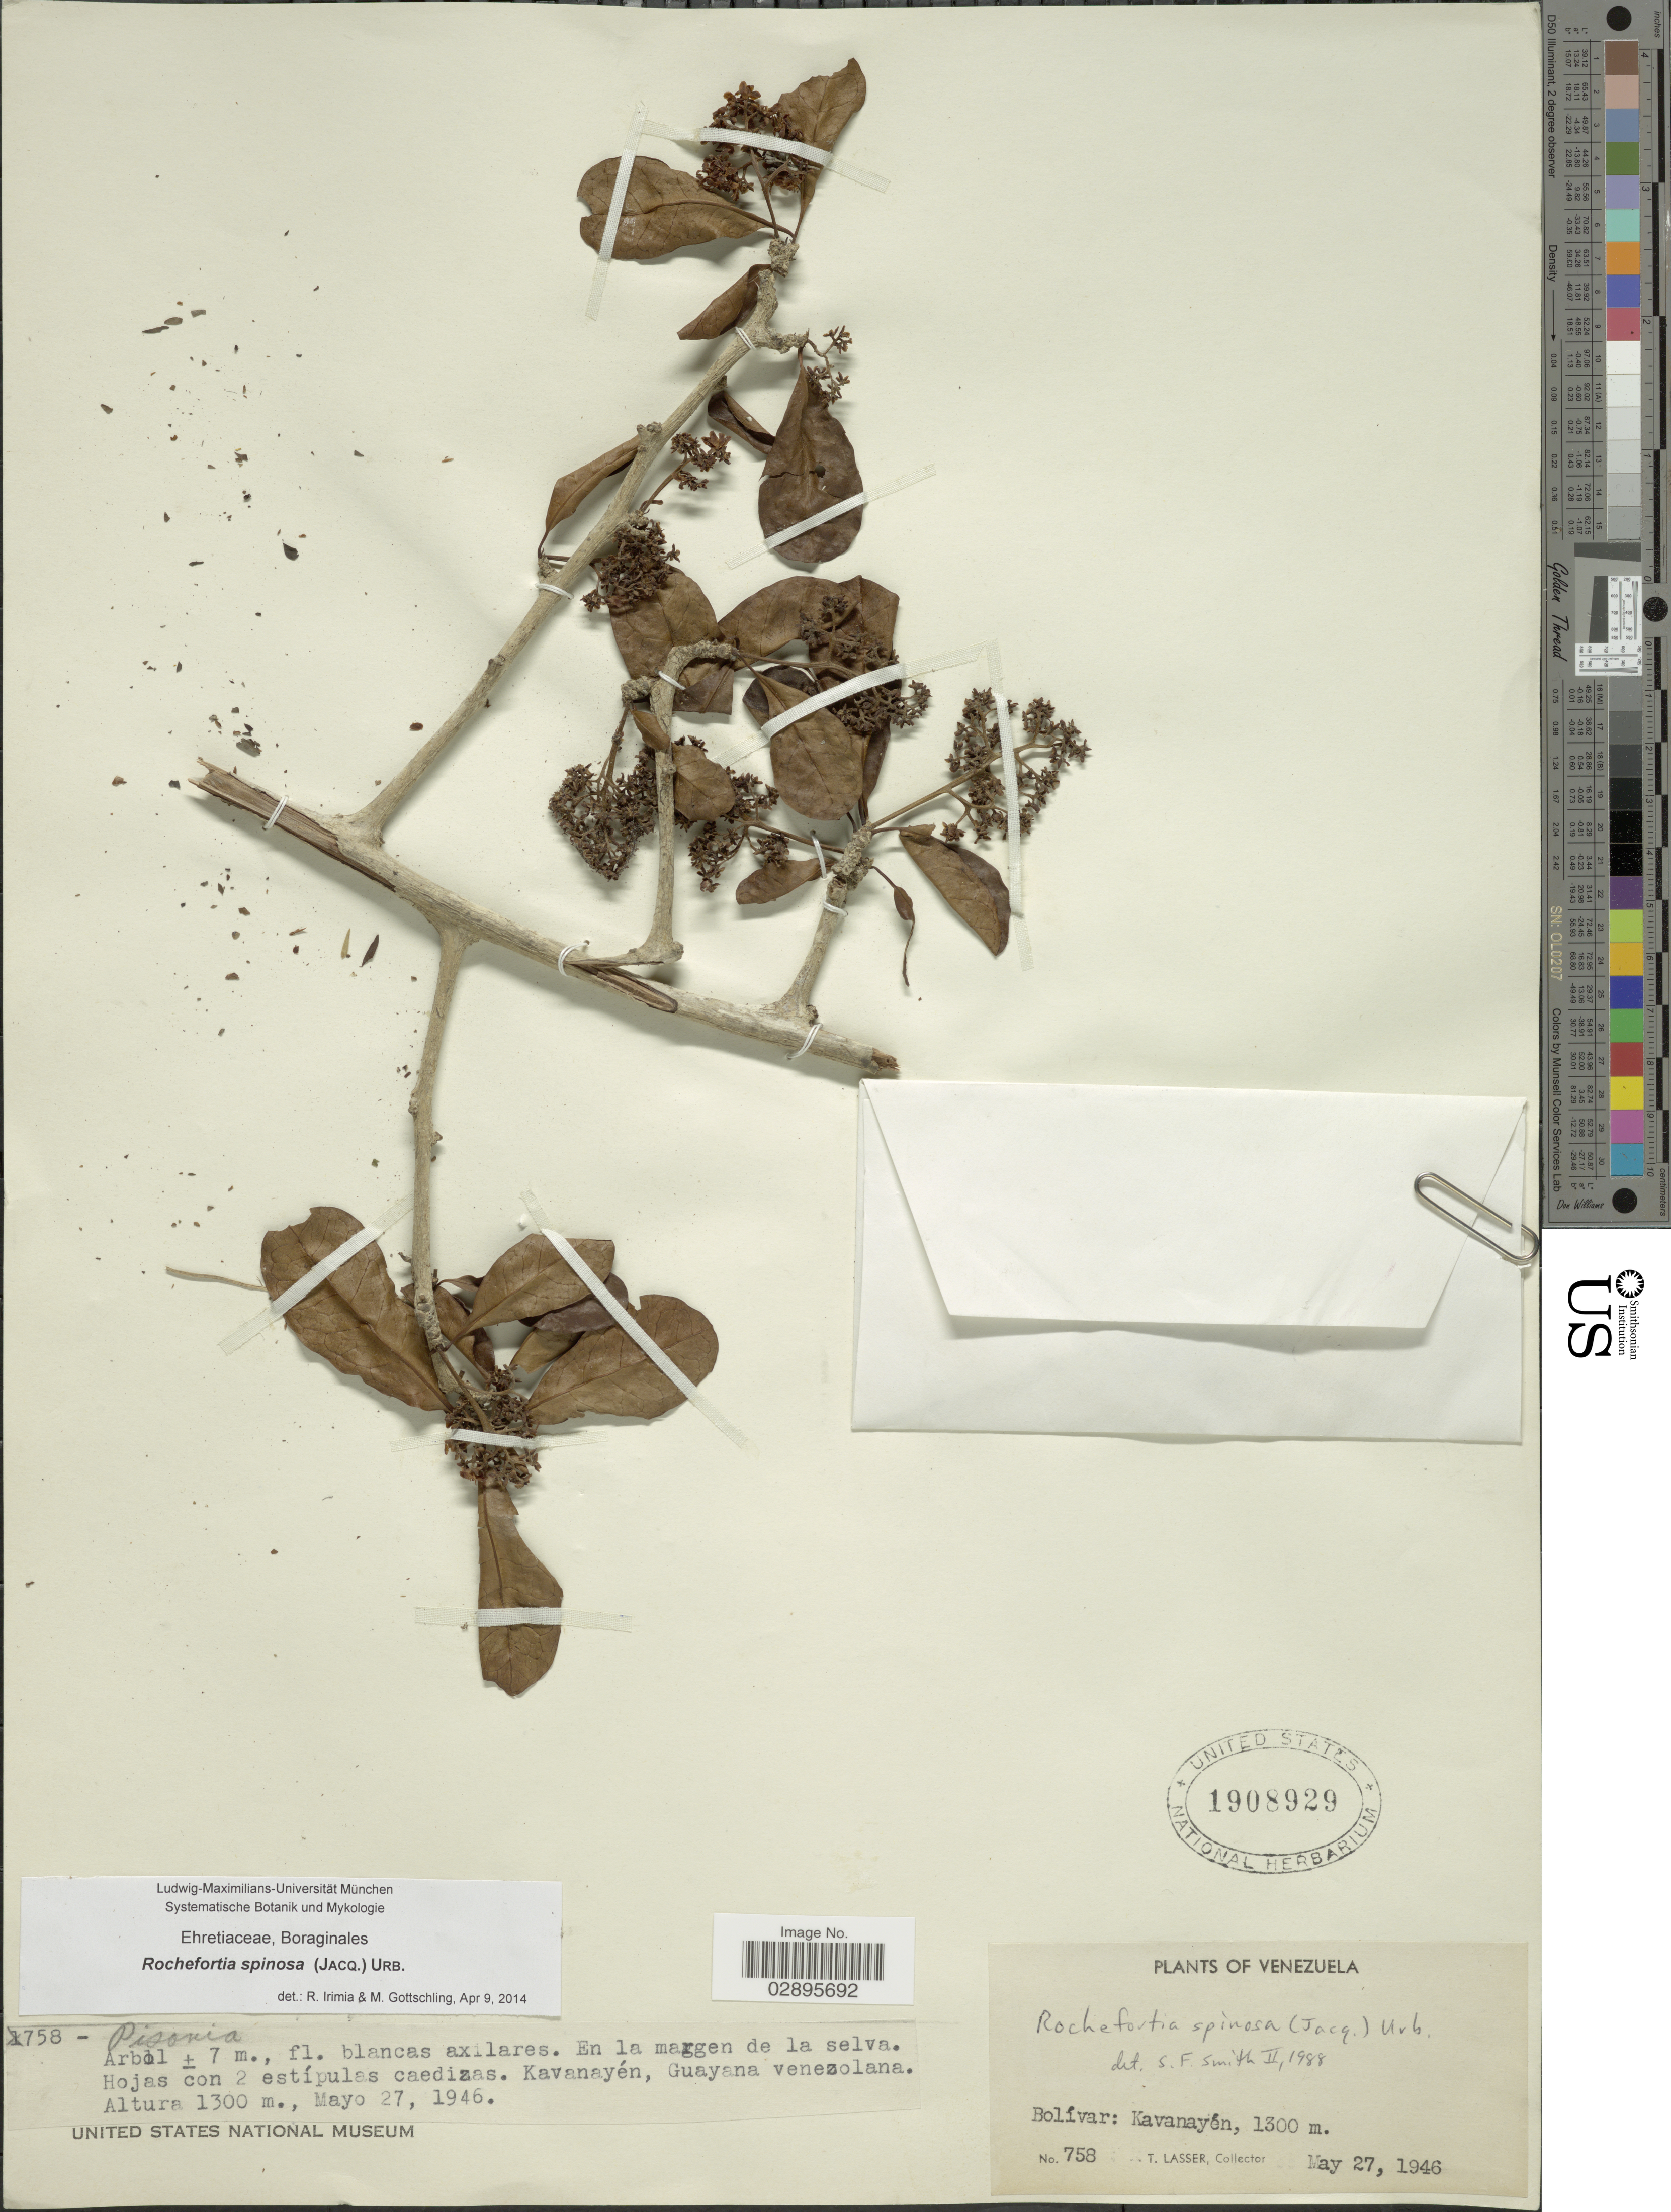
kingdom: Plantae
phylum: Tracheophyta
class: Magnoliopsida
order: Boraginales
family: Ehretiaceae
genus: Rochefortia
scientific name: Rochefortia spinosa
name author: (Jacq.) Urb.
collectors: T. Lasser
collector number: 758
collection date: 1946-05-27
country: Colombia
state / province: Bolívar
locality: Kavanayén, Guayana venezolana.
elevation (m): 1300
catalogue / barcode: US 1908929